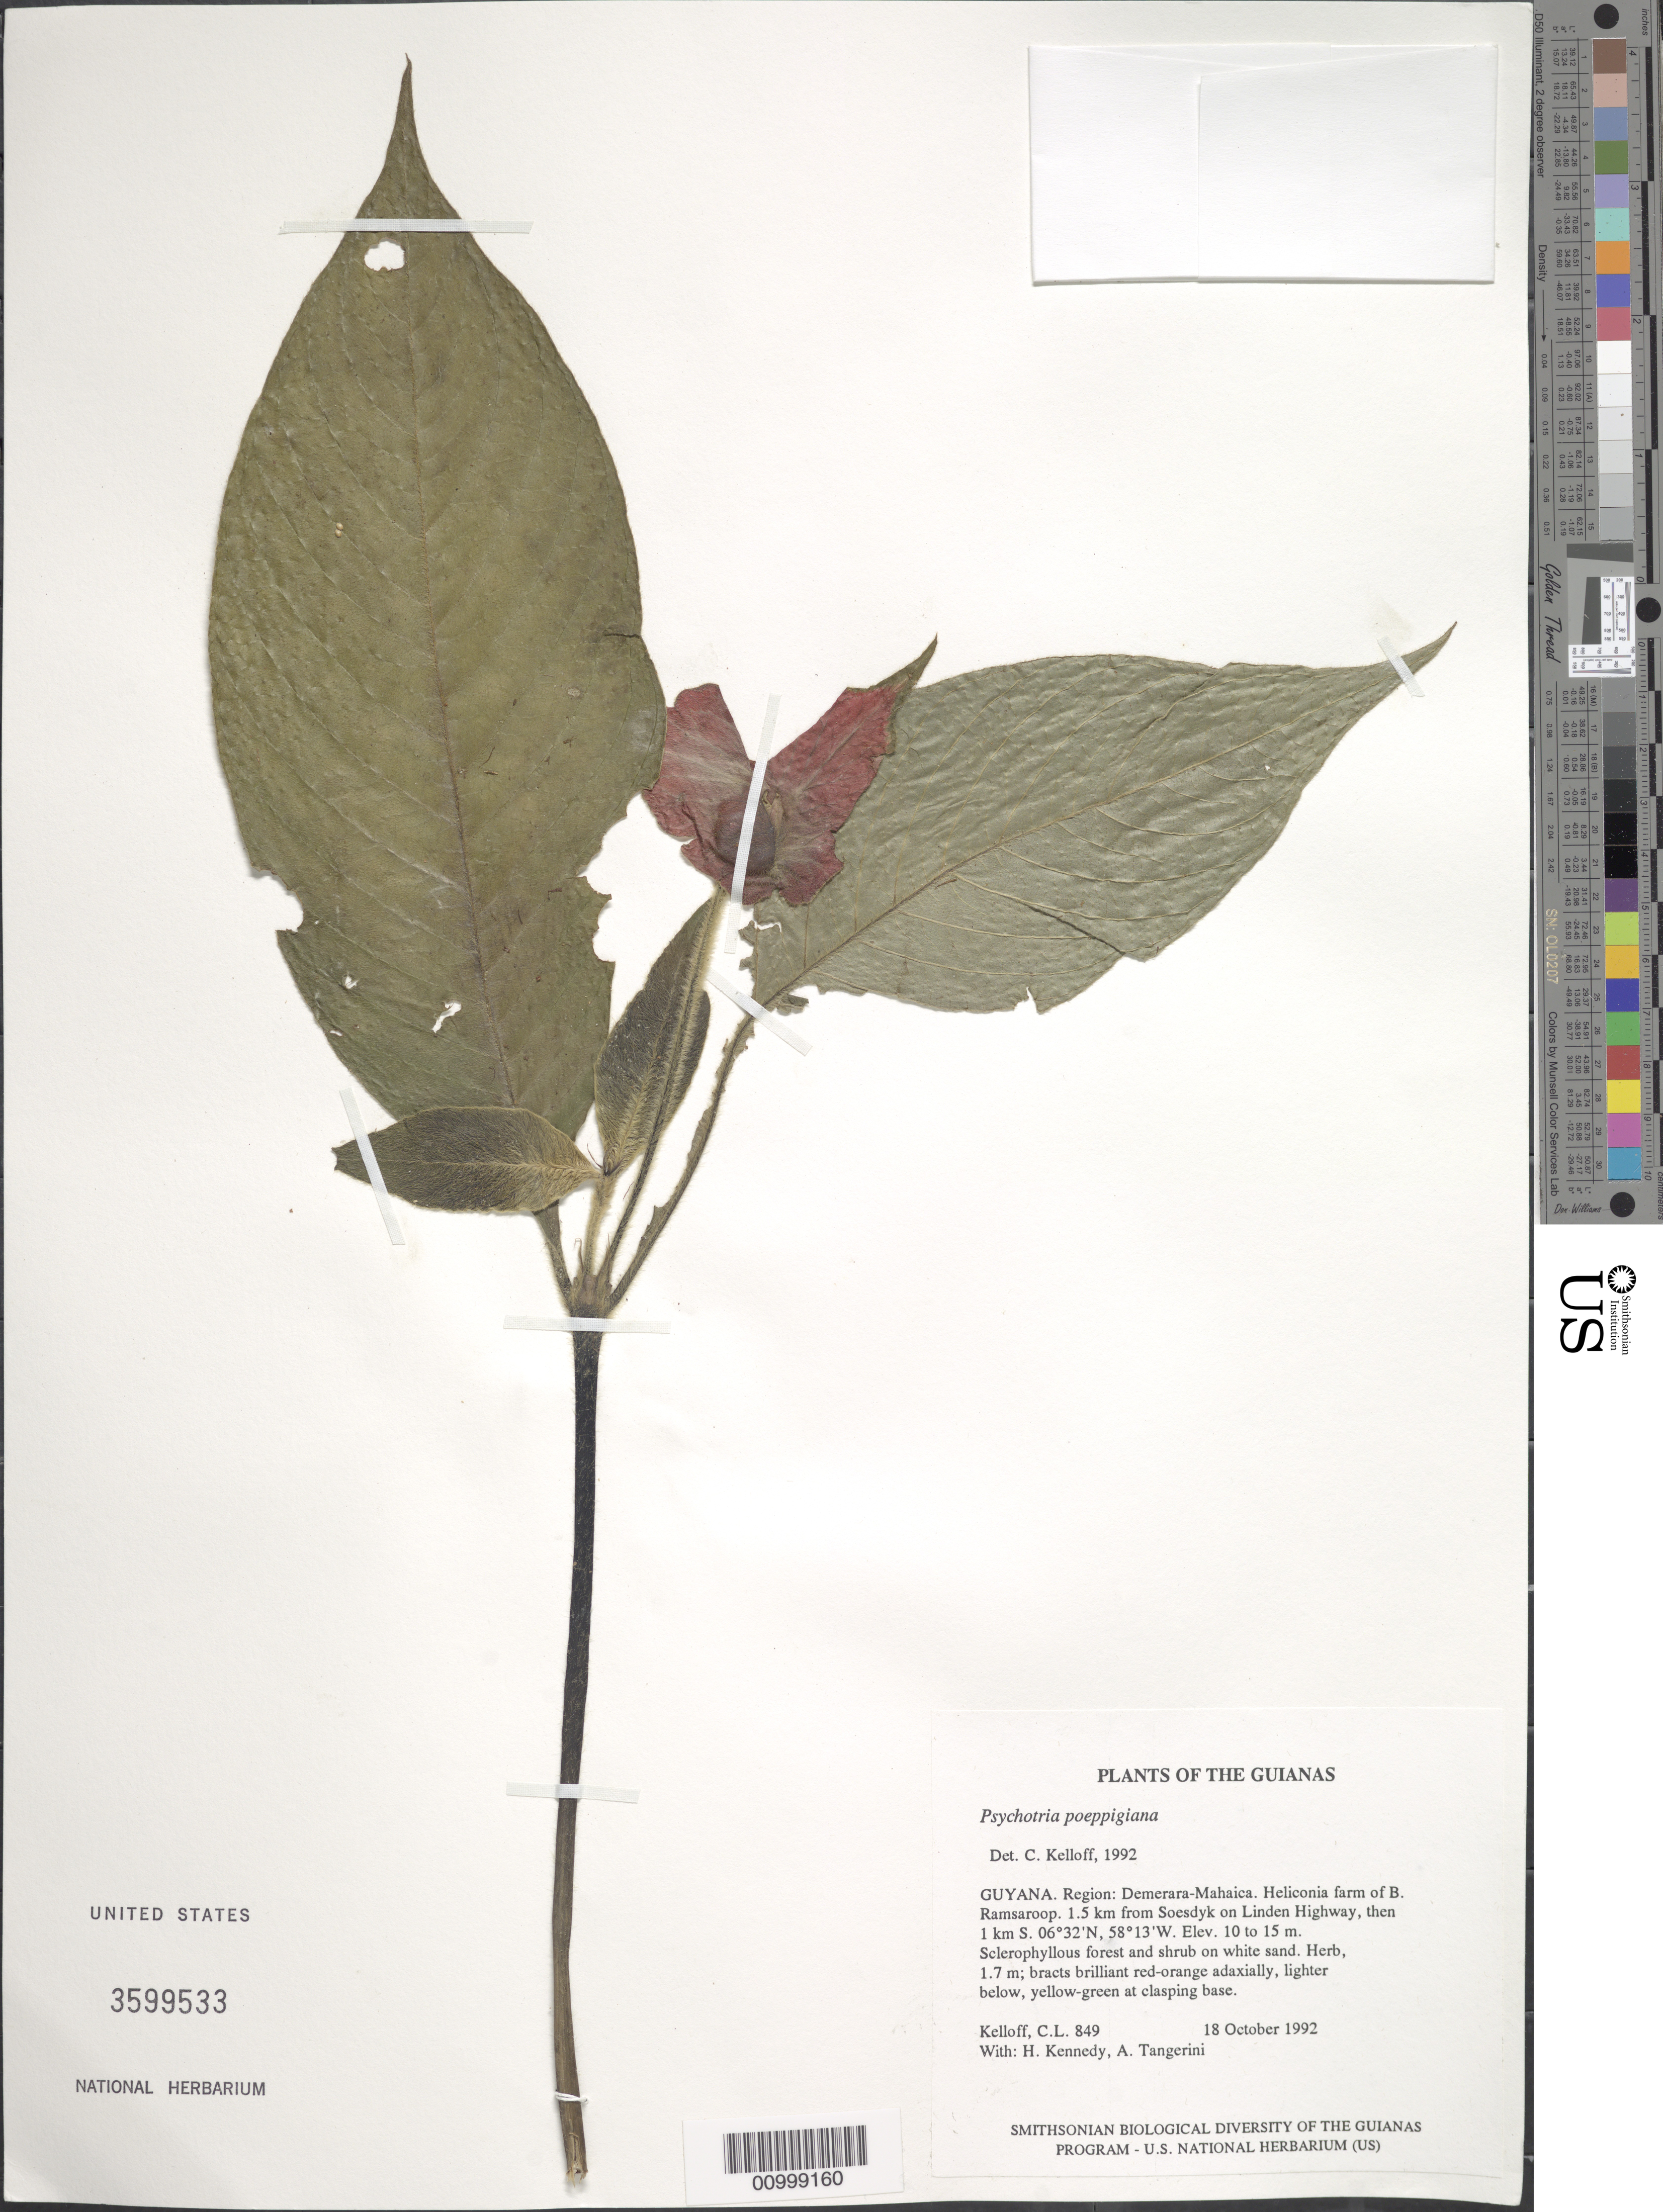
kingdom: Plantae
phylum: Tracheophyta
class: Magnoliopsida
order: Gentianales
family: Rubiaceae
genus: Palicourea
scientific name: Palicourea tomentosa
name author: (Aubl.) Borhidi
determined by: Kirkbride, J. H., Jr.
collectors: C. L. Kelloff, H. Kennedy & A. Tangerini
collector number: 849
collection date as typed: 18 October 1992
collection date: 1992-10-18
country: Guyana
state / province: Demerara-Mahaica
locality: Heliconia farm of B. Ramsaroop. 1.5 km from Soesdyk on Linden Highway, then 1 km S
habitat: Sclerophyllous forest and shrub on white sand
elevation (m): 10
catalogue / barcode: US 3599533